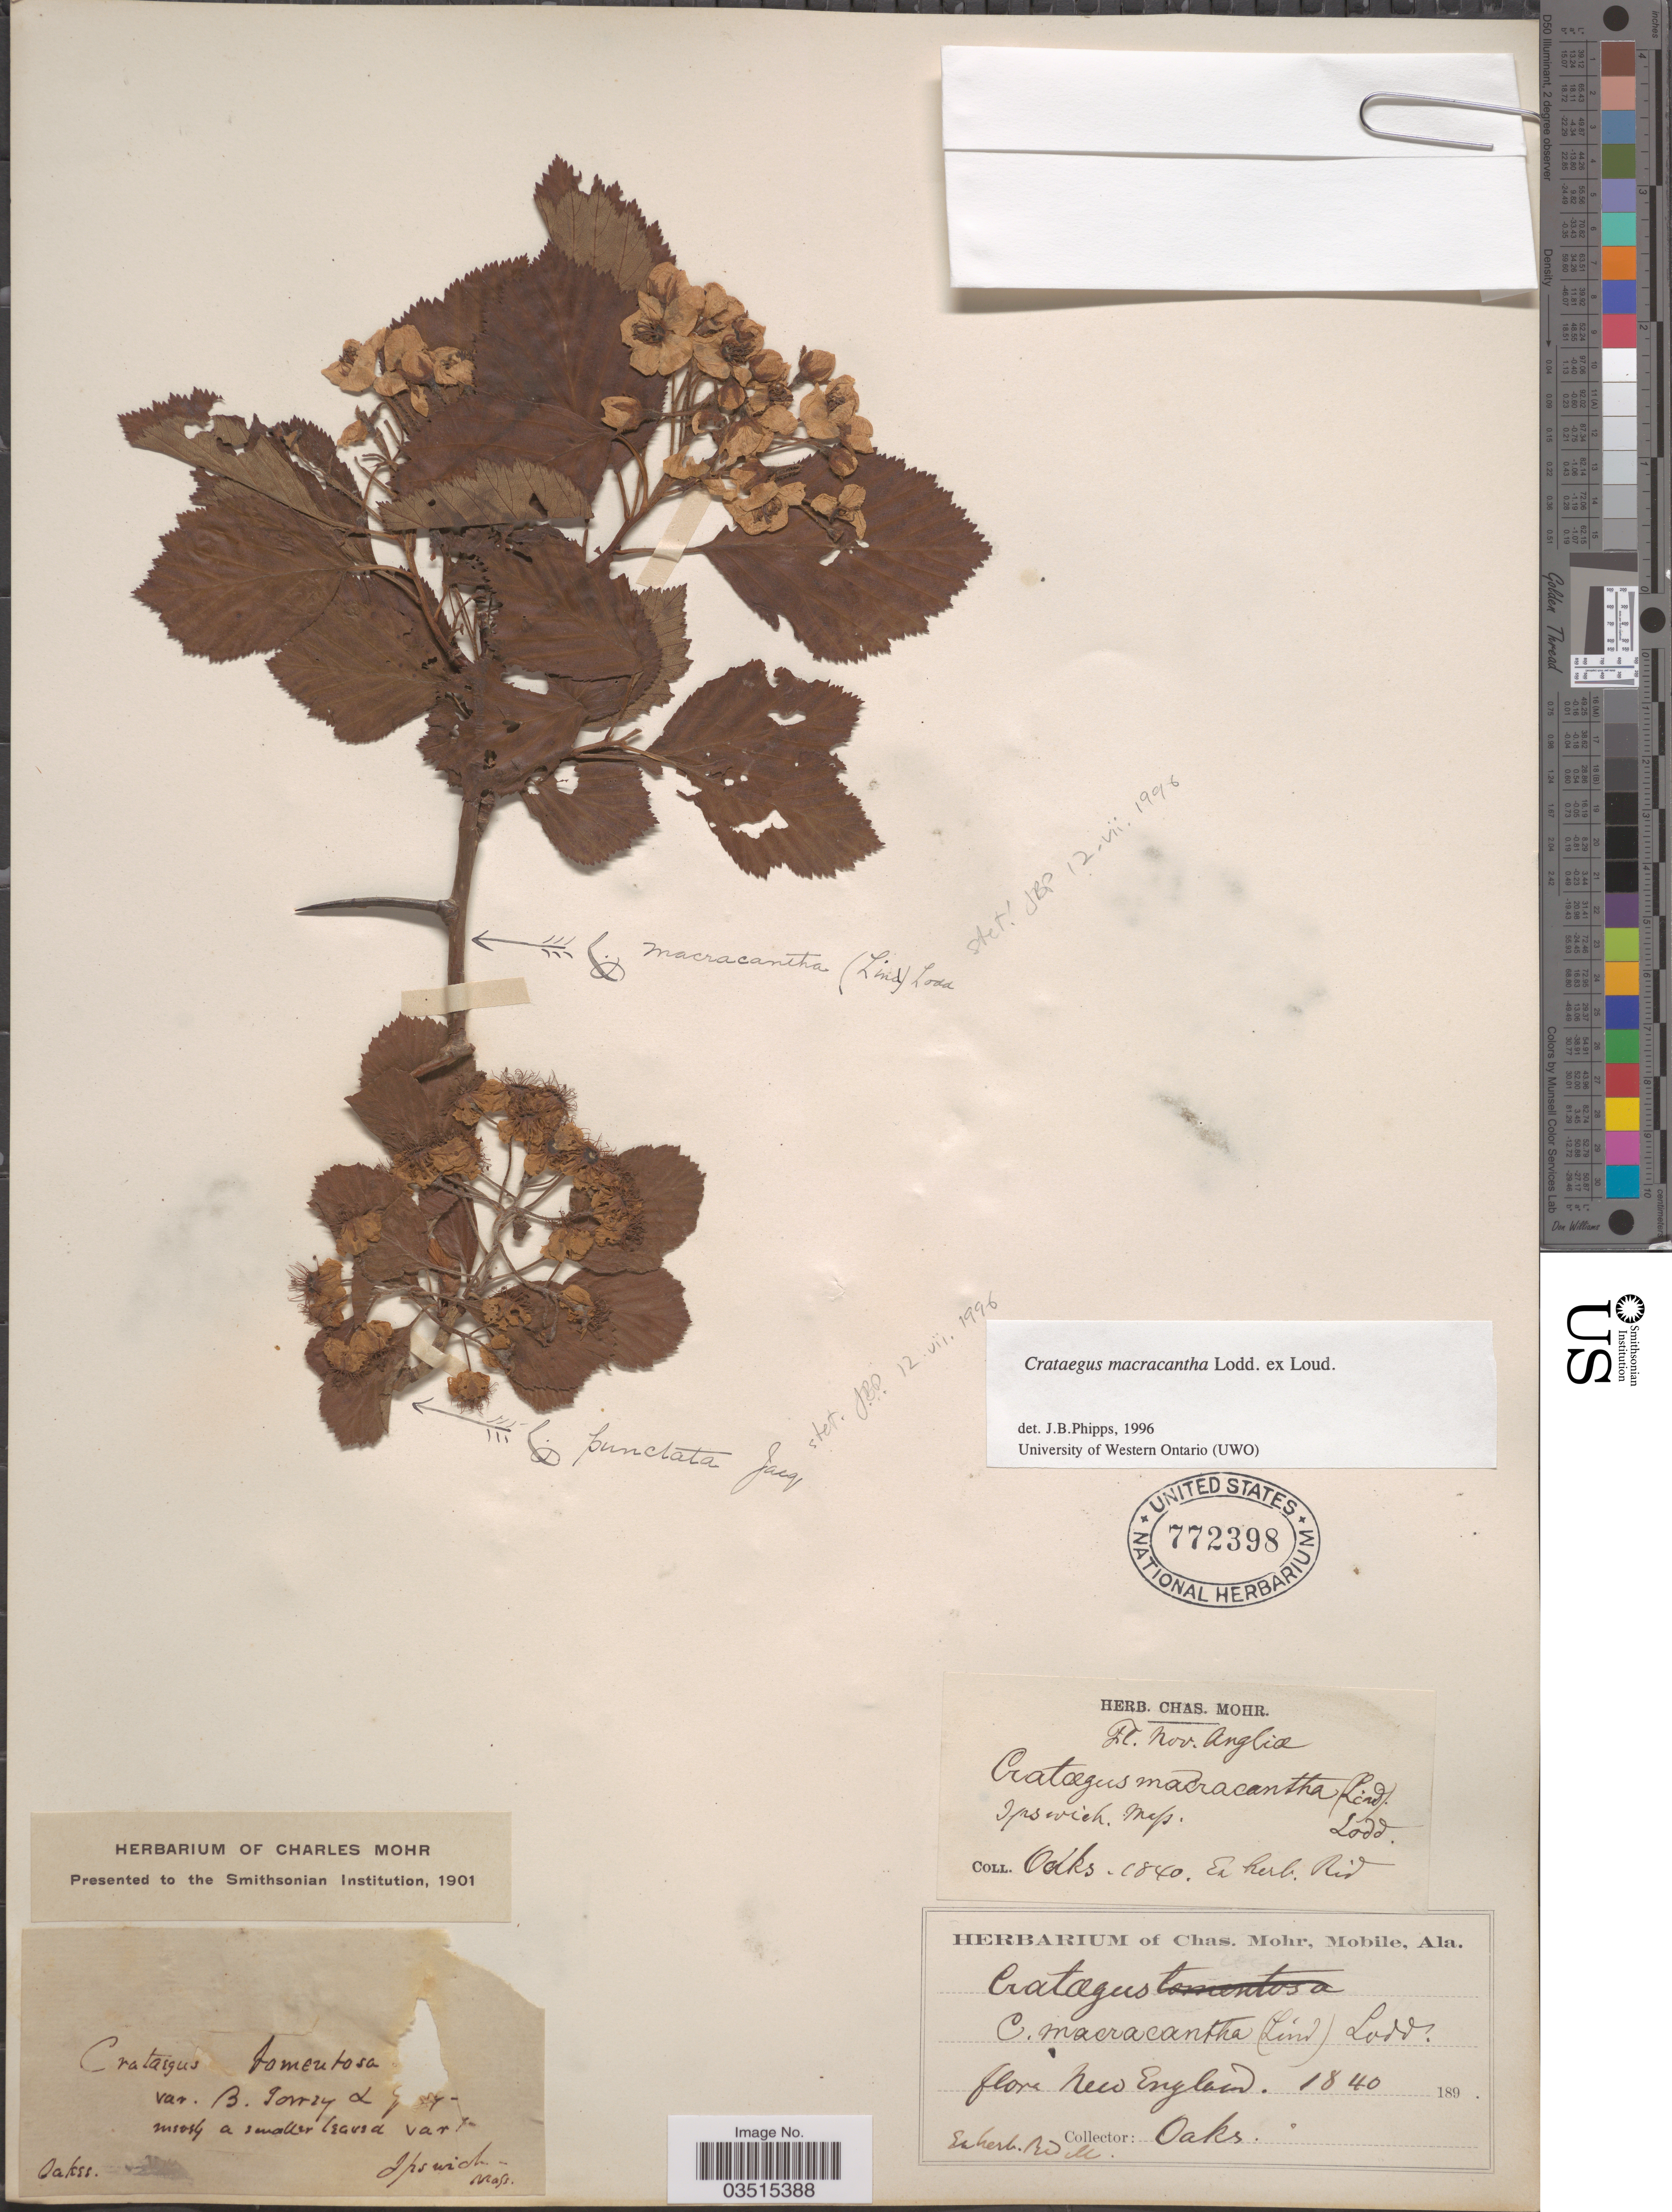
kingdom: Plantae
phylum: Tracheophyta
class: Magnoliopsida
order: Rosales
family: Rosaceae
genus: Crataegus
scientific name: Crataegus macracantha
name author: (Lindl.) Lodd. ex Loudon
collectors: -. Oakes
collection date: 1840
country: United States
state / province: Massachusetts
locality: Ipswich. New England. [unsure placement]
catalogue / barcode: US 772398